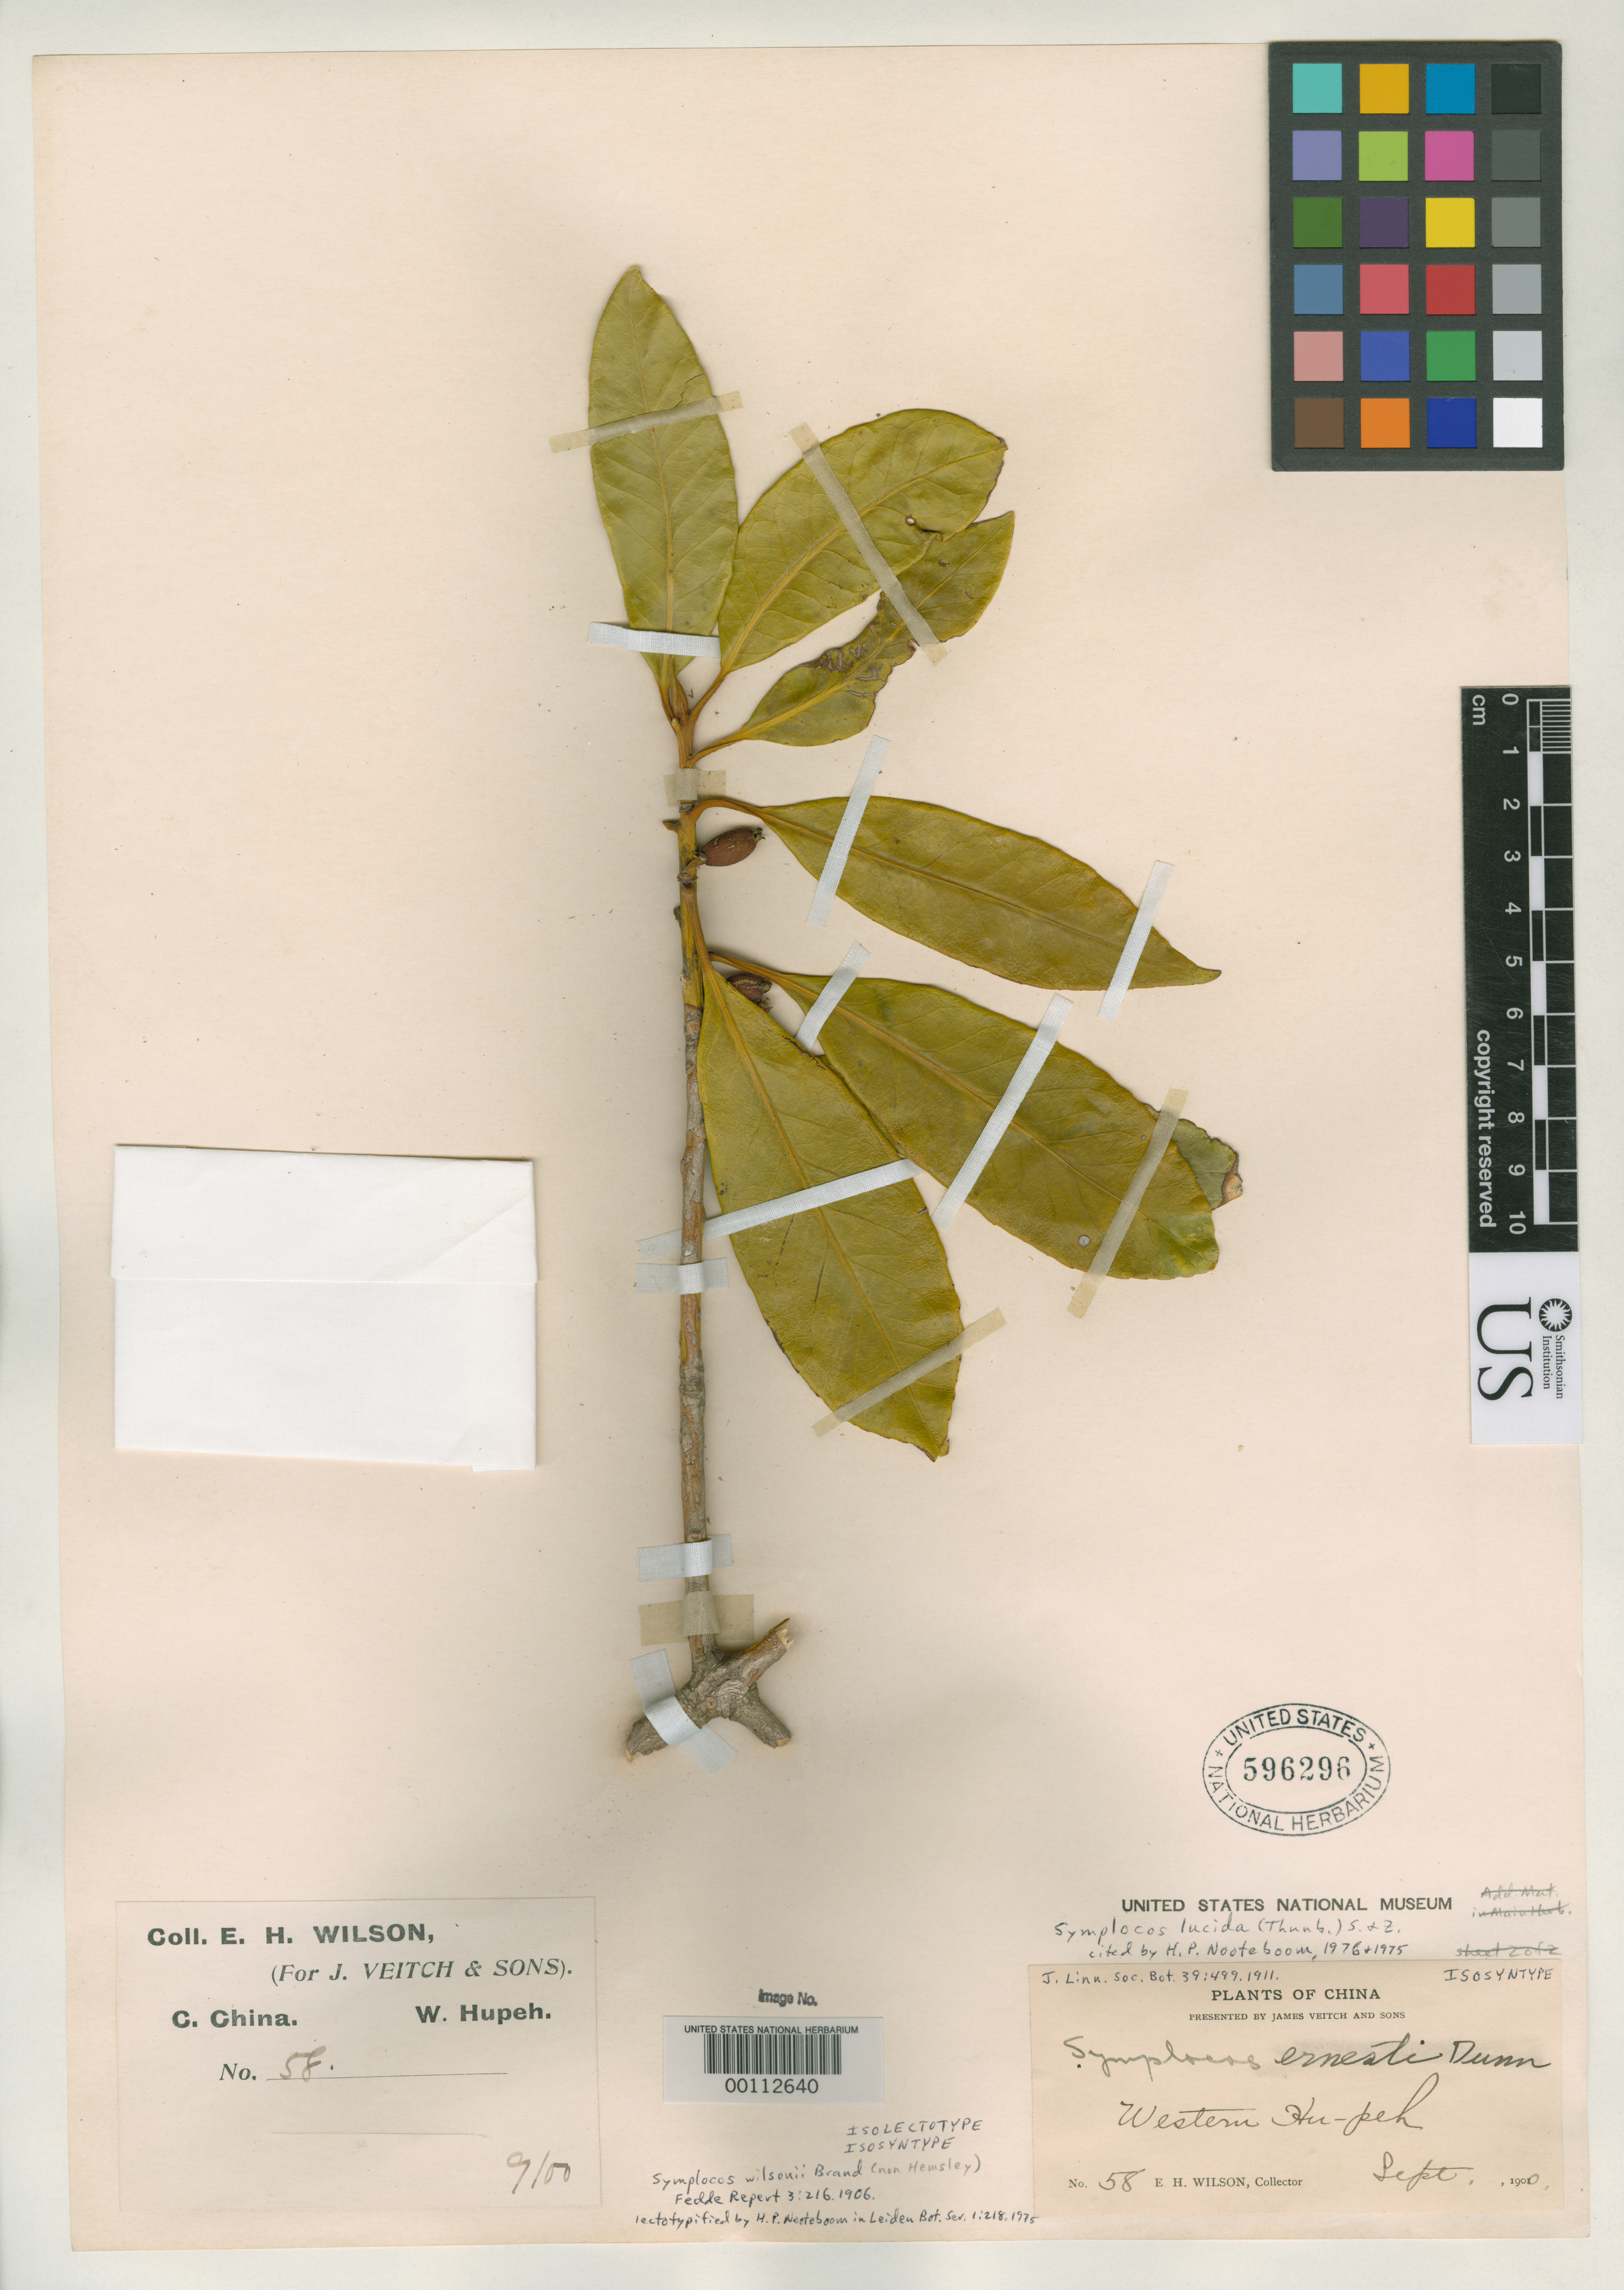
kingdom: Plantae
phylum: Tracheophyta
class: Magnoliopsida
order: Ericales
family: Symplocaceae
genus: Symplocos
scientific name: Symplocos wilsonii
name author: Brand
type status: Possible Isolectotype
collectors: E. H. Wilson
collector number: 58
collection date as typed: Sep 1900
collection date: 1900-09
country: China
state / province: Hubei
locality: Western Hu-peh.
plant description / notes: Later homonym of Symplocos wilsonii Hemsley. Currently accepted name as cited by Nooteboom, 1975 & 1976. Lectotypification does not cite collection date of lectotype; note that 2 sheets of Wilson 58 at US have 2 different collection dates.; Also a type of Symplocos ernestii Dunn, nom. nov.; Nom. nov. for Symplocos wilsonii Brand, non S. wilsonii Hemsl. Accepted name as cited by Nooteboom, 1975 & 1976. Lectotypification does not cite collection date of lectotype; note that 2 sheets of Wilson 58 at US have 2 different collection dates.; Also a type of Symplocos wilsonii Brand, nom. illeg.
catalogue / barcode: US 596296